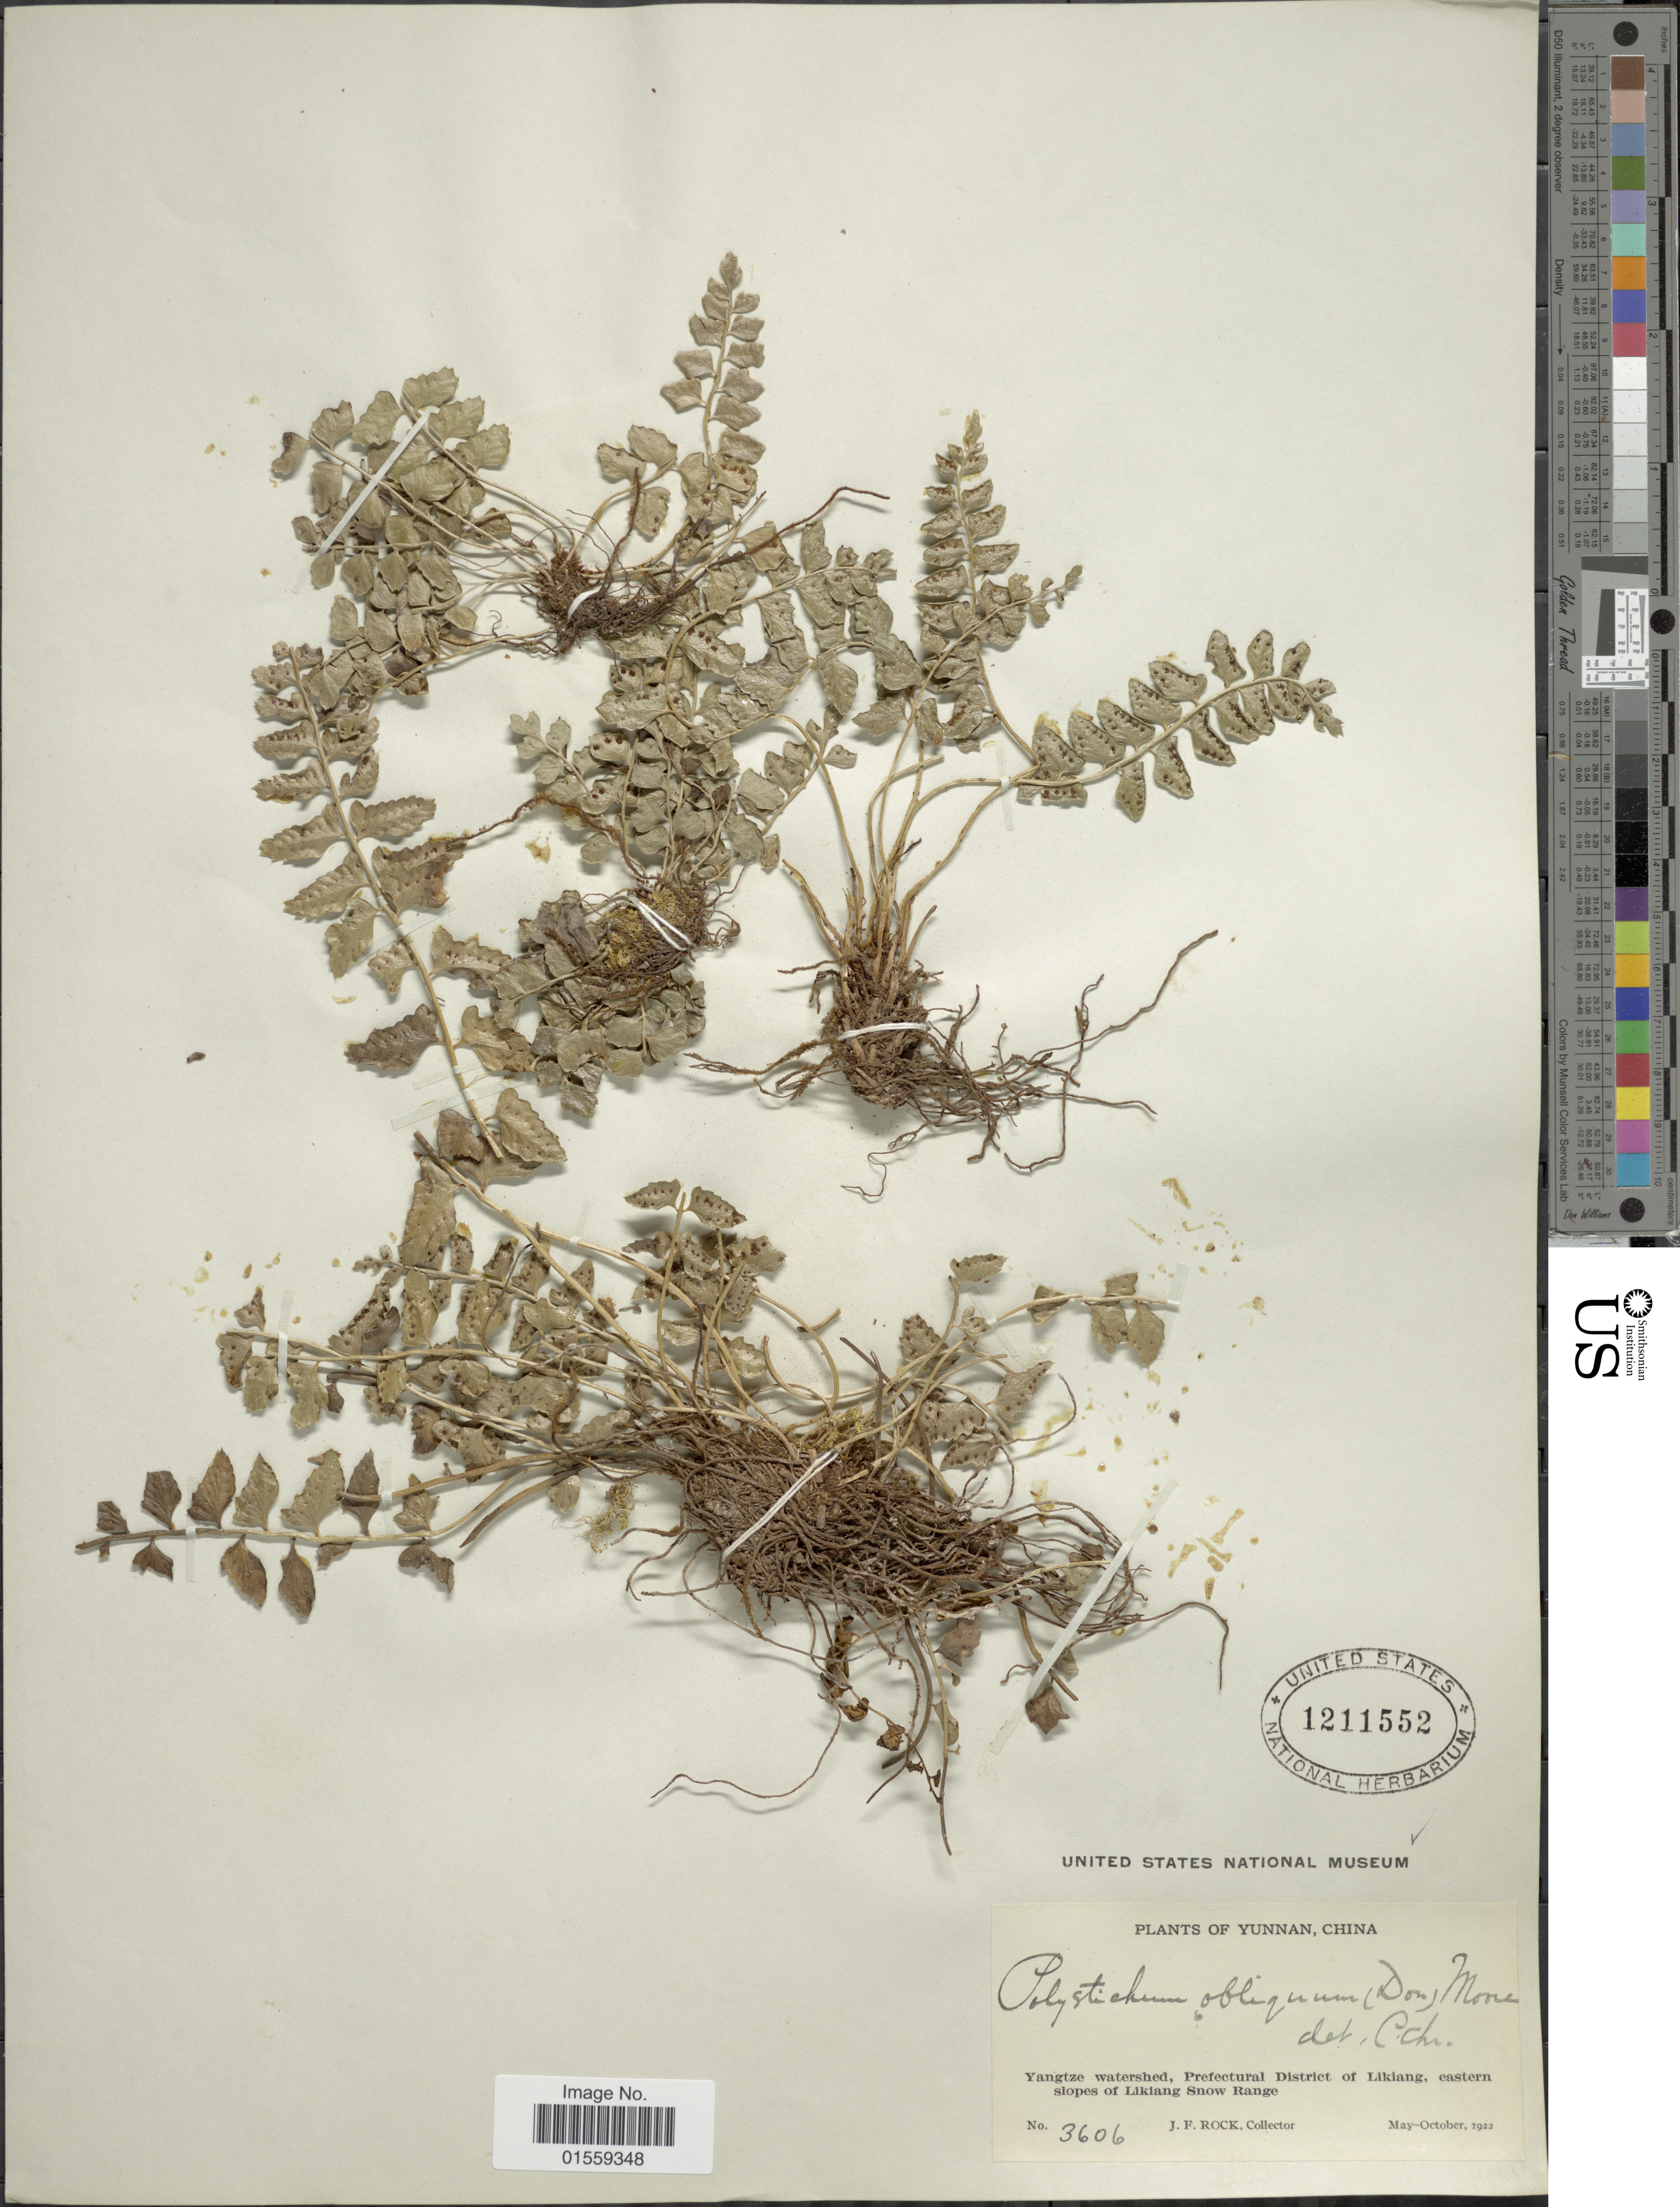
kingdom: Plantae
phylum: Tracheophyta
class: Polypodiopsida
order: Polypodiales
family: Dryopteridaceae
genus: Polystichum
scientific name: Polystichum obliquum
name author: (D. Don) T. Moore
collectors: J. Rock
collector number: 3606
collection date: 1922-05/1922-10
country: China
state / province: Yunnan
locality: Yangtze watershed, Prefectural District of Likiang, eastern slopes of Likiang Snow range.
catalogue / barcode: US 1211552